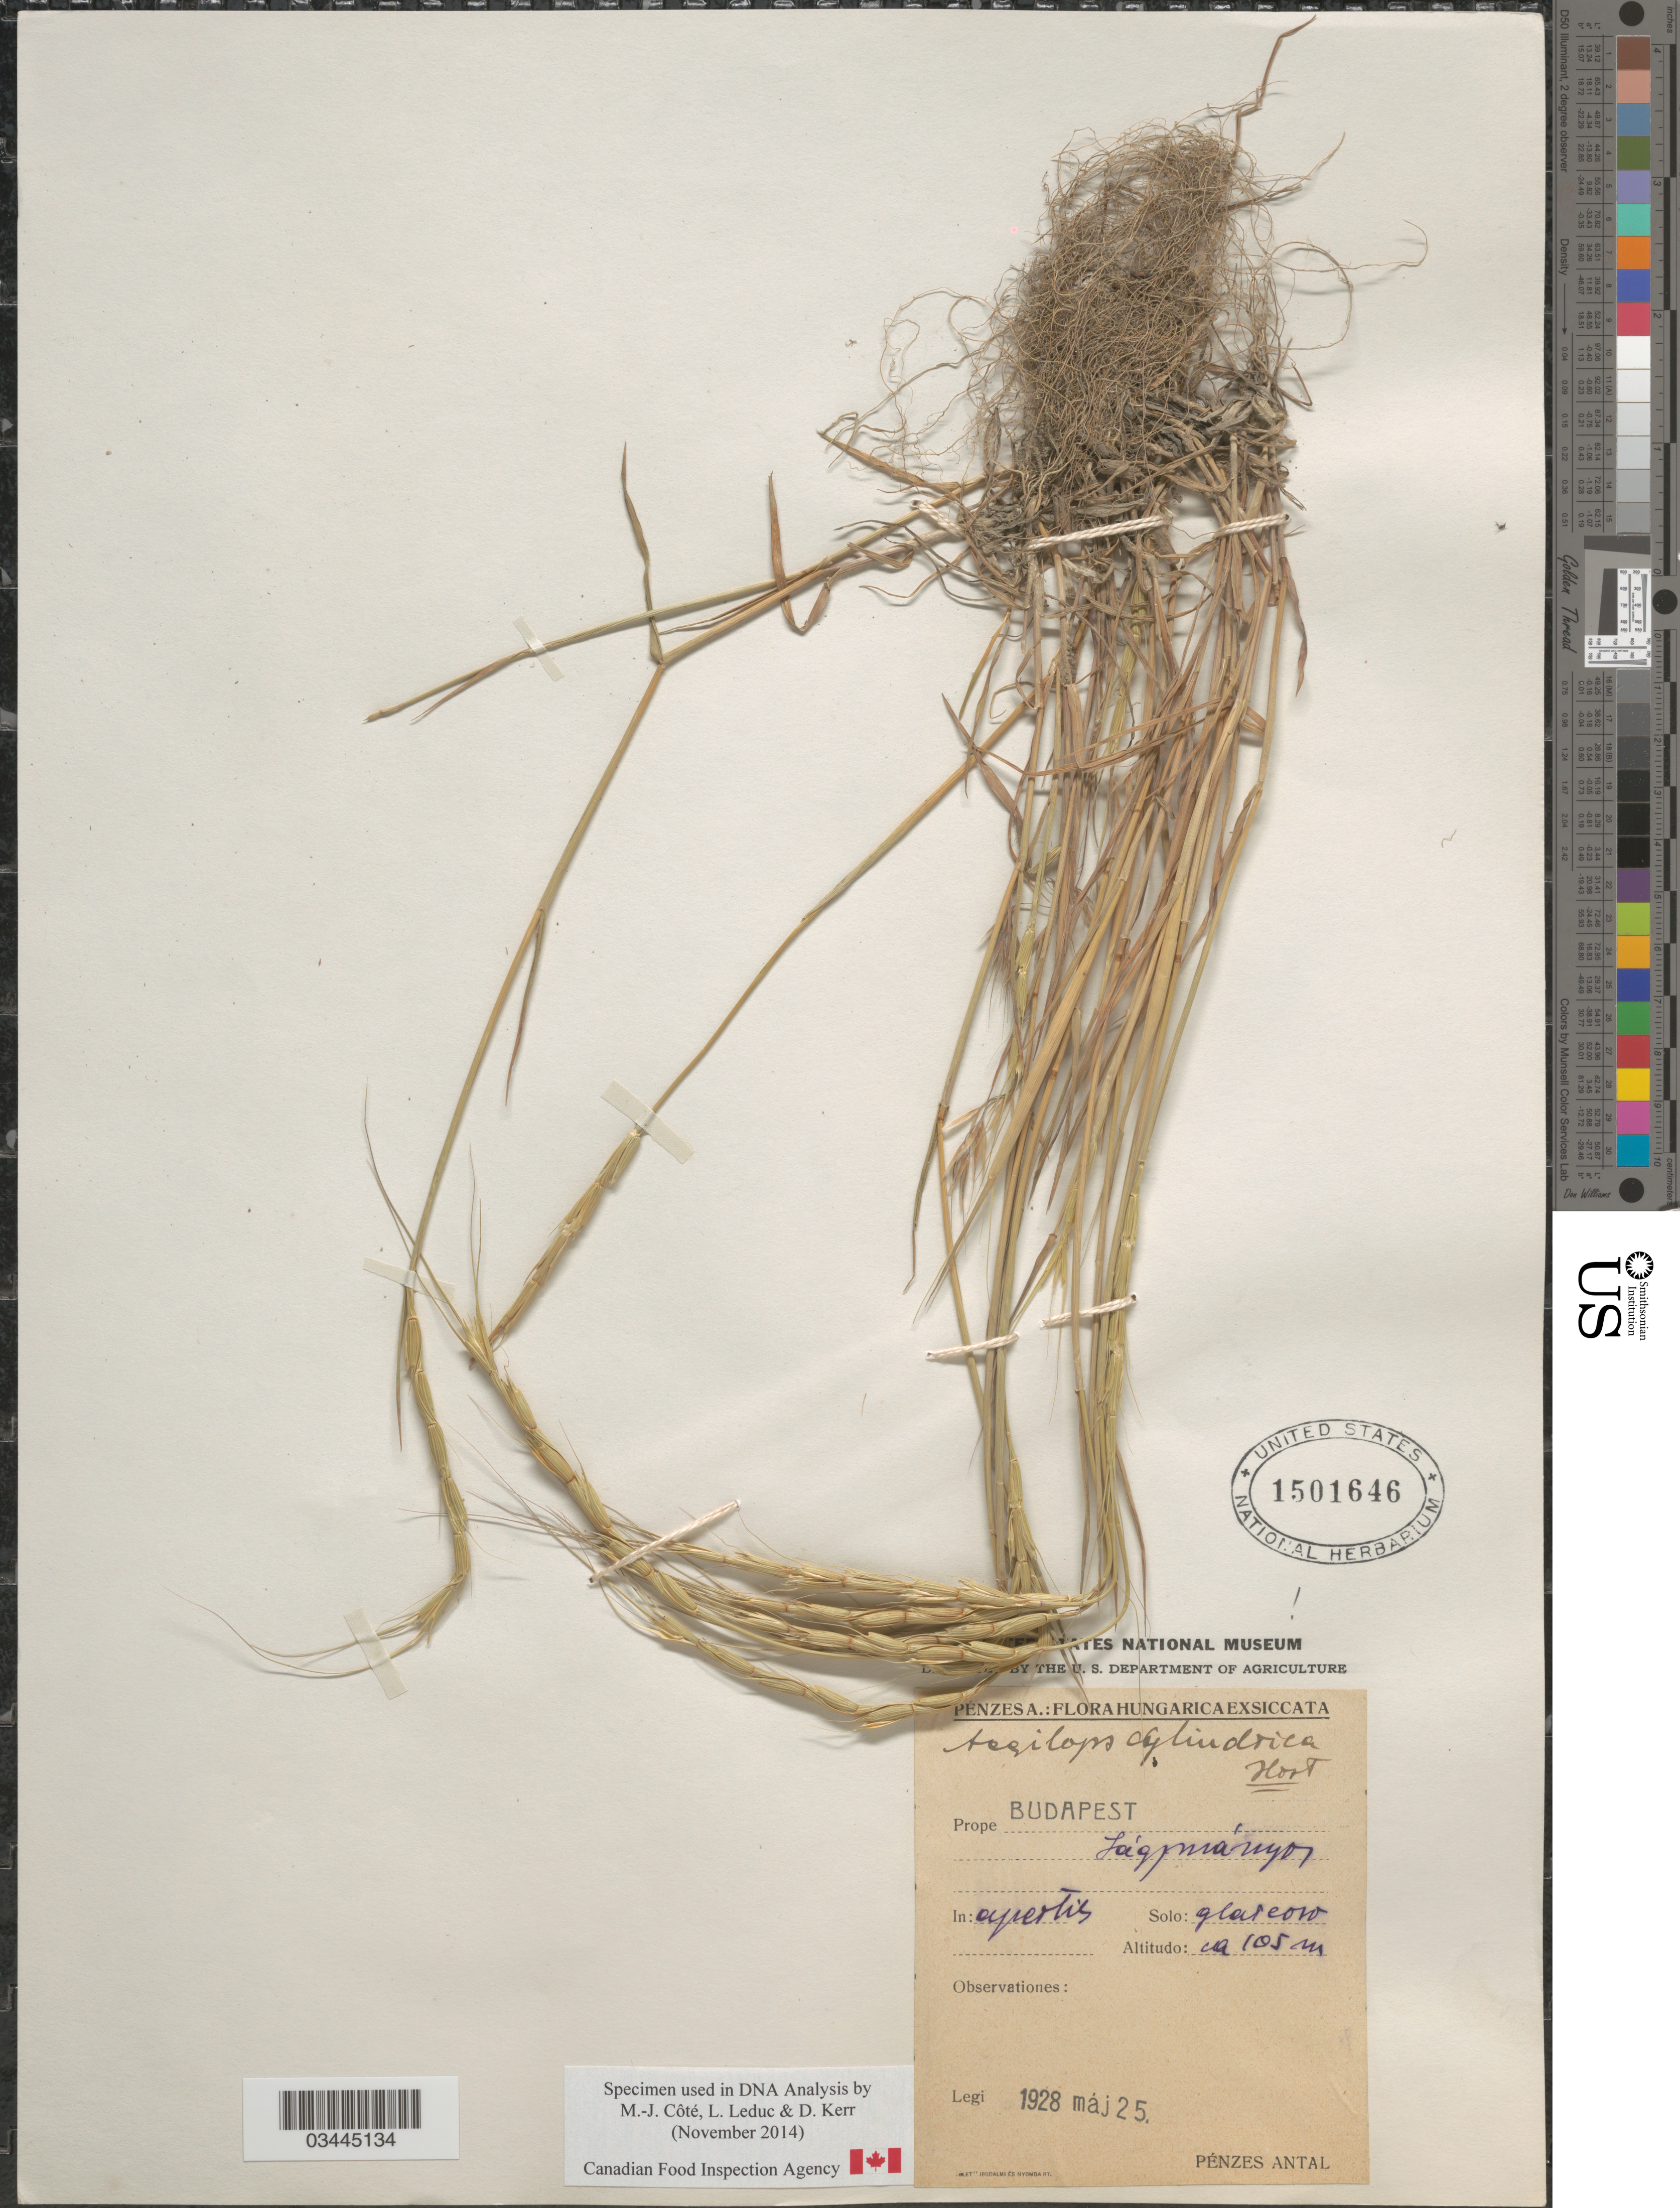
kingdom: Plantae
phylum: Tracheophyta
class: Liliopsida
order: Poales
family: Poaceae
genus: Aegilops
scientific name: Aegilops cylindrica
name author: Host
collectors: A. Pénzes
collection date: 1928-05-25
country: Hungary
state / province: Budapest, Capital District of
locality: Prope Budapest. [illegible text] In: apertis.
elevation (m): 105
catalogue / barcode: US 1501646